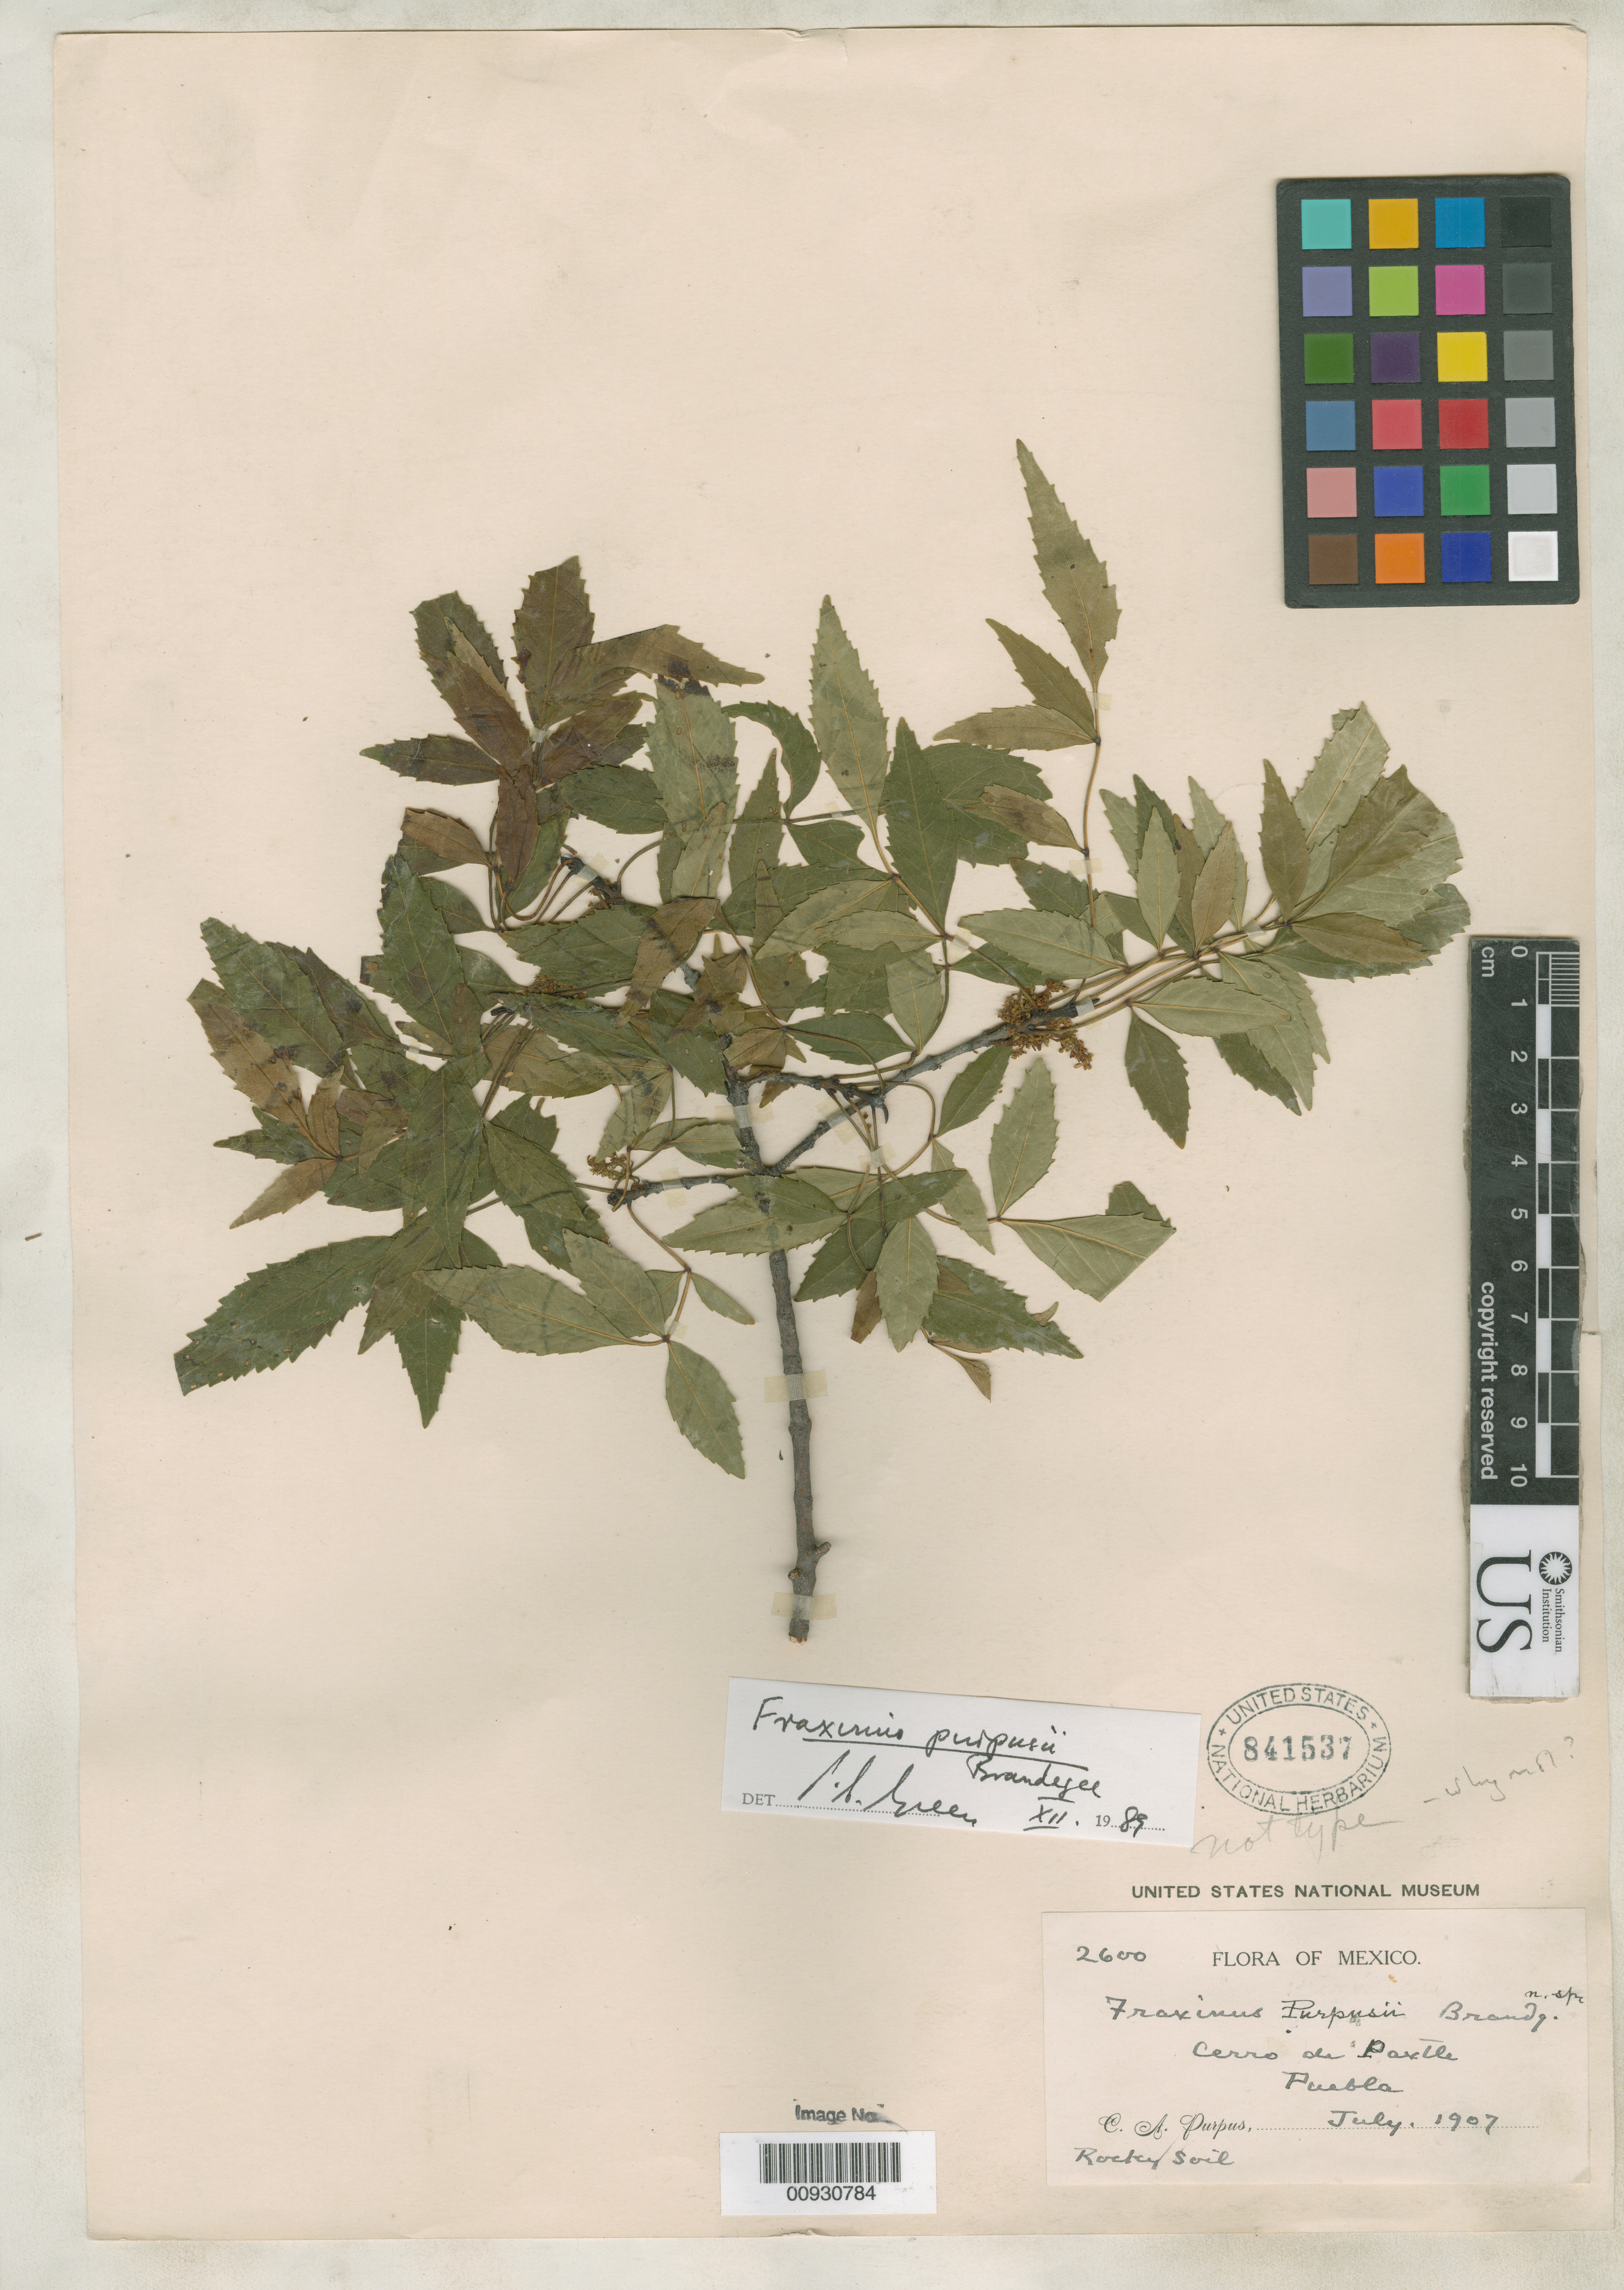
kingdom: Plantae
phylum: Tracheophyta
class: Magnoliopsida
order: Lamiales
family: Oleaceae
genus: Fraxinus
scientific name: Fraxinus purpusii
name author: Brandegee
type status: Syntype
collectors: C. A. Purpus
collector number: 2600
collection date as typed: Jul 1907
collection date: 1907-07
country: Mexico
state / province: Puebla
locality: Cerro de Paxtle.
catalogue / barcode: US 841537